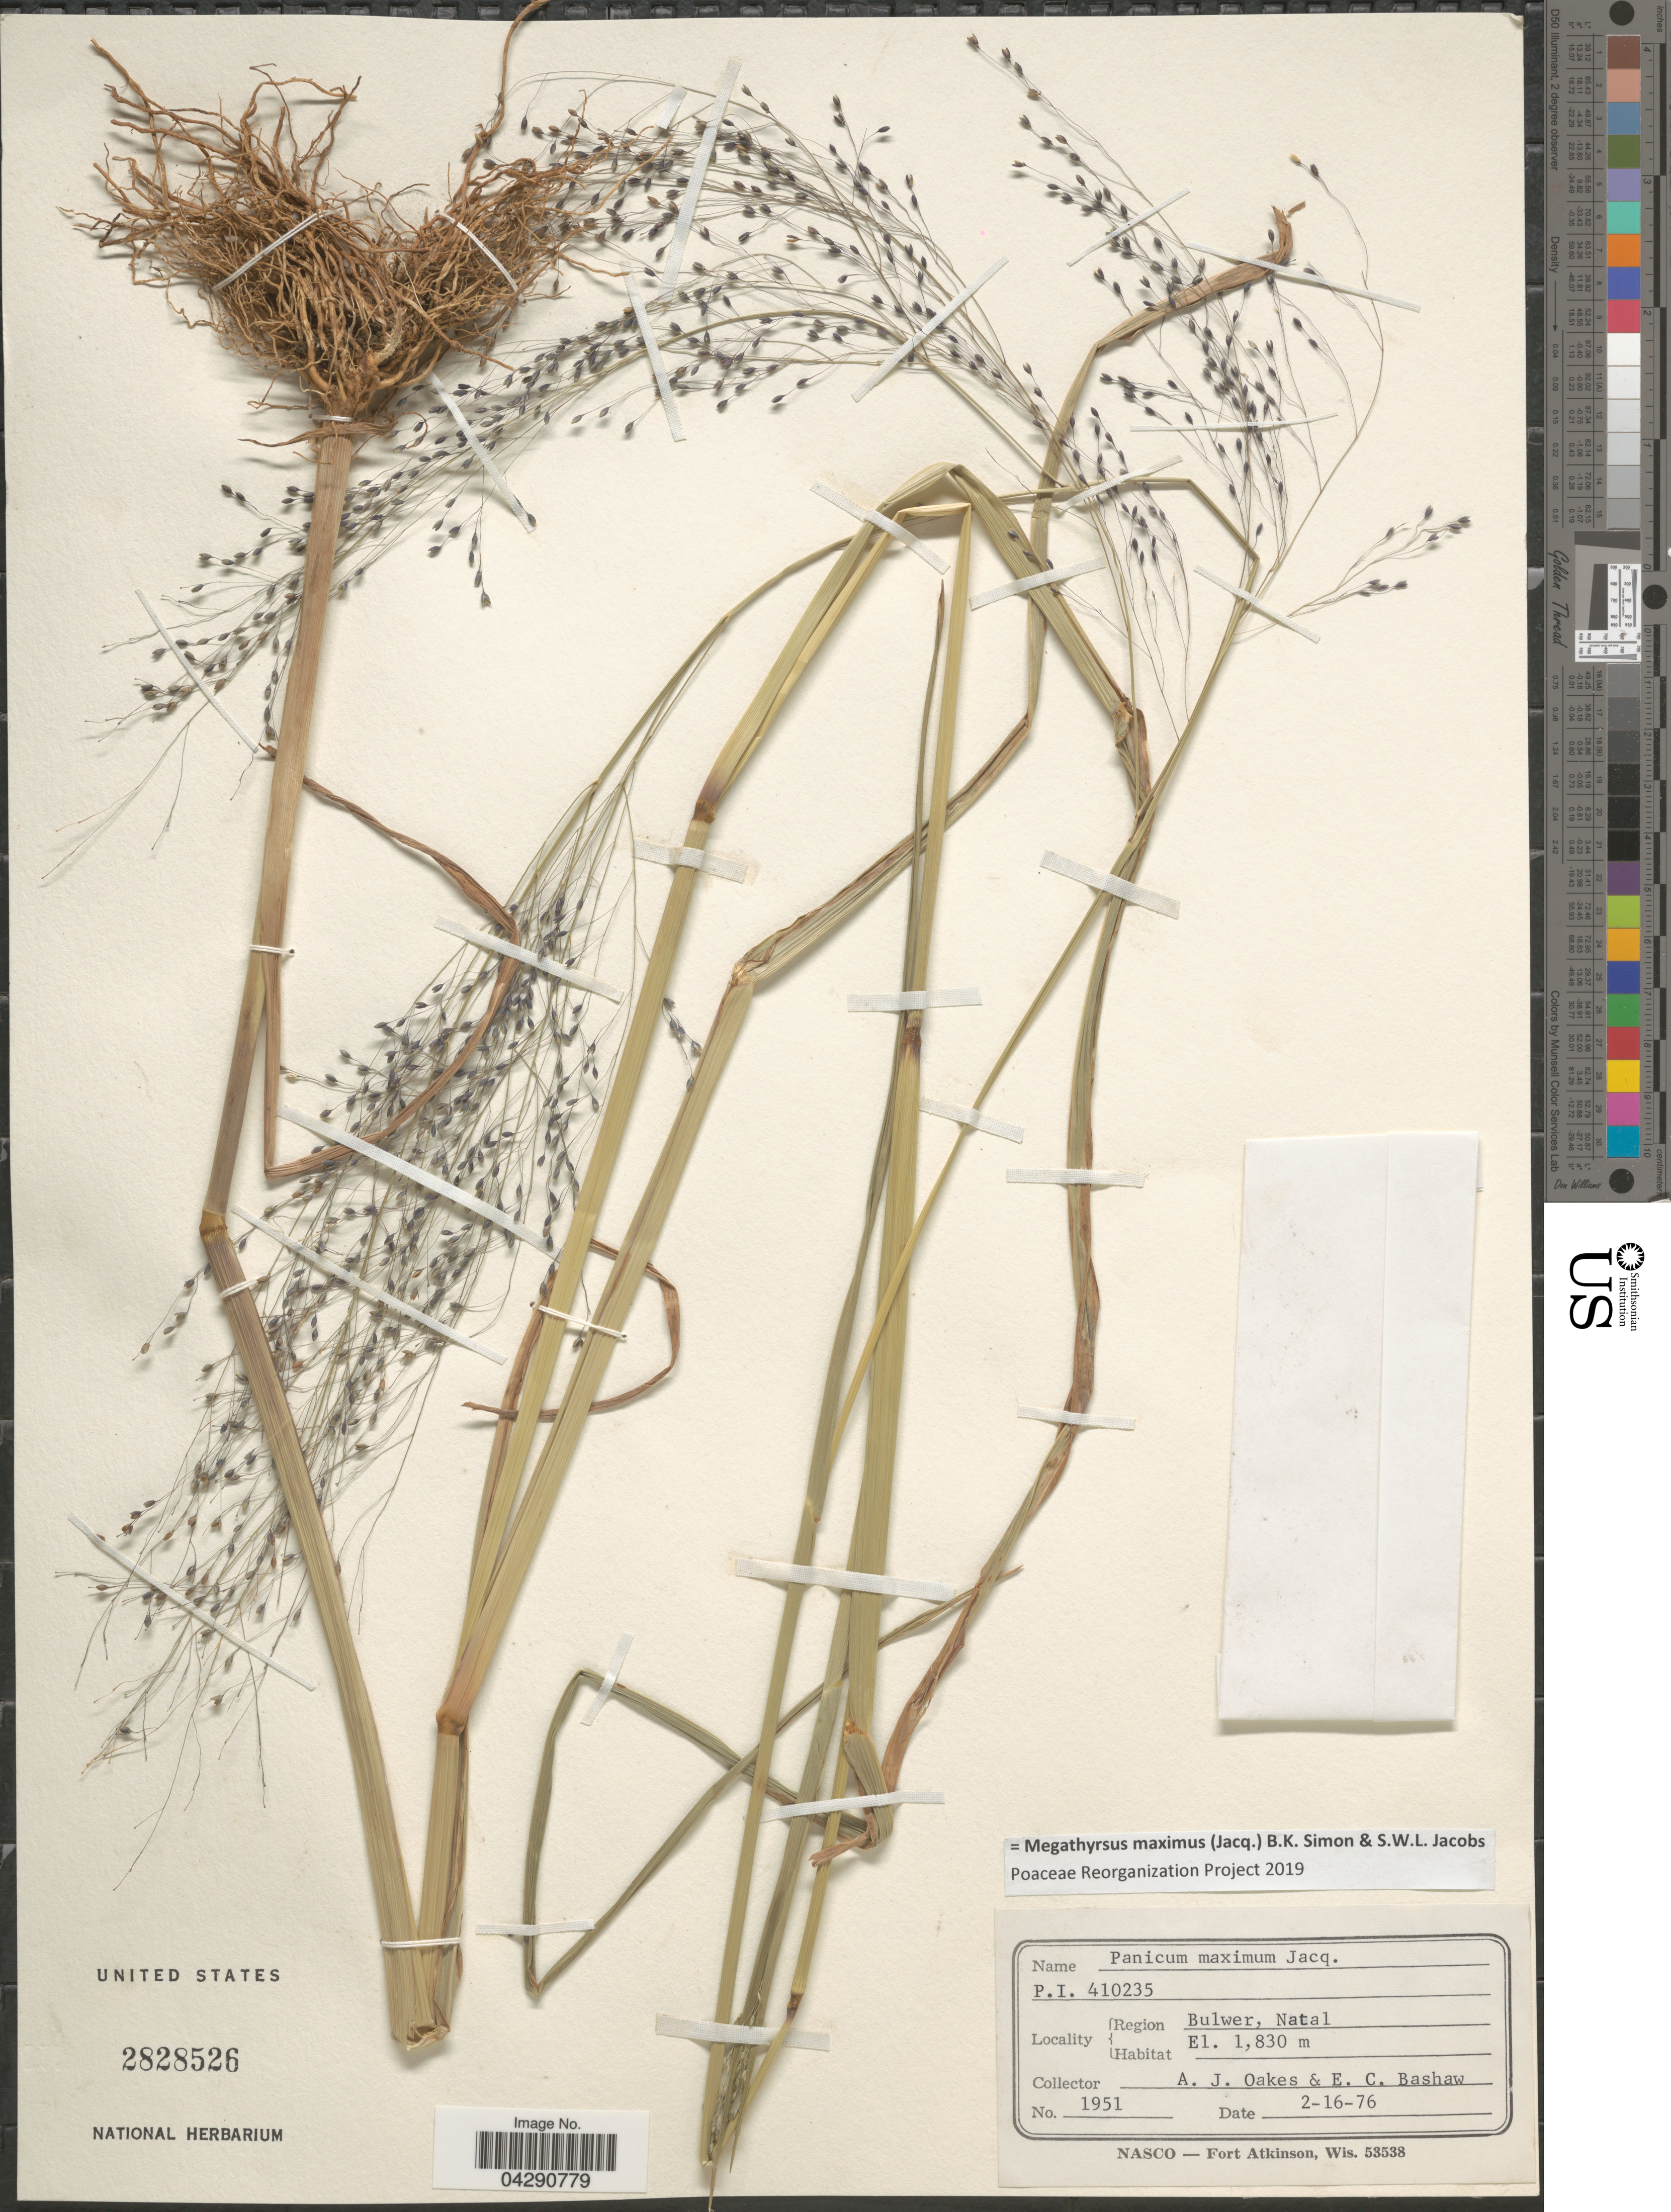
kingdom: Plantae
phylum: Tracheophyta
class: Liliopsida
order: Poales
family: Poaceae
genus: Megathyrsus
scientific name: Megathyrsus maximus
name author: (Jacq.) B.K. Simon & S.W.L. Jacobs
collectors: A. Oakes & E. Bashaw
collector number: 1951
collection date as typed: Transcribed d/m/y: 16/2/76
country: South Africa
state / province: KwaZulu-Natal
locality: Region Bulwer, Natal.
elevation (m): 1830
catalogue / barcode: US 2828526